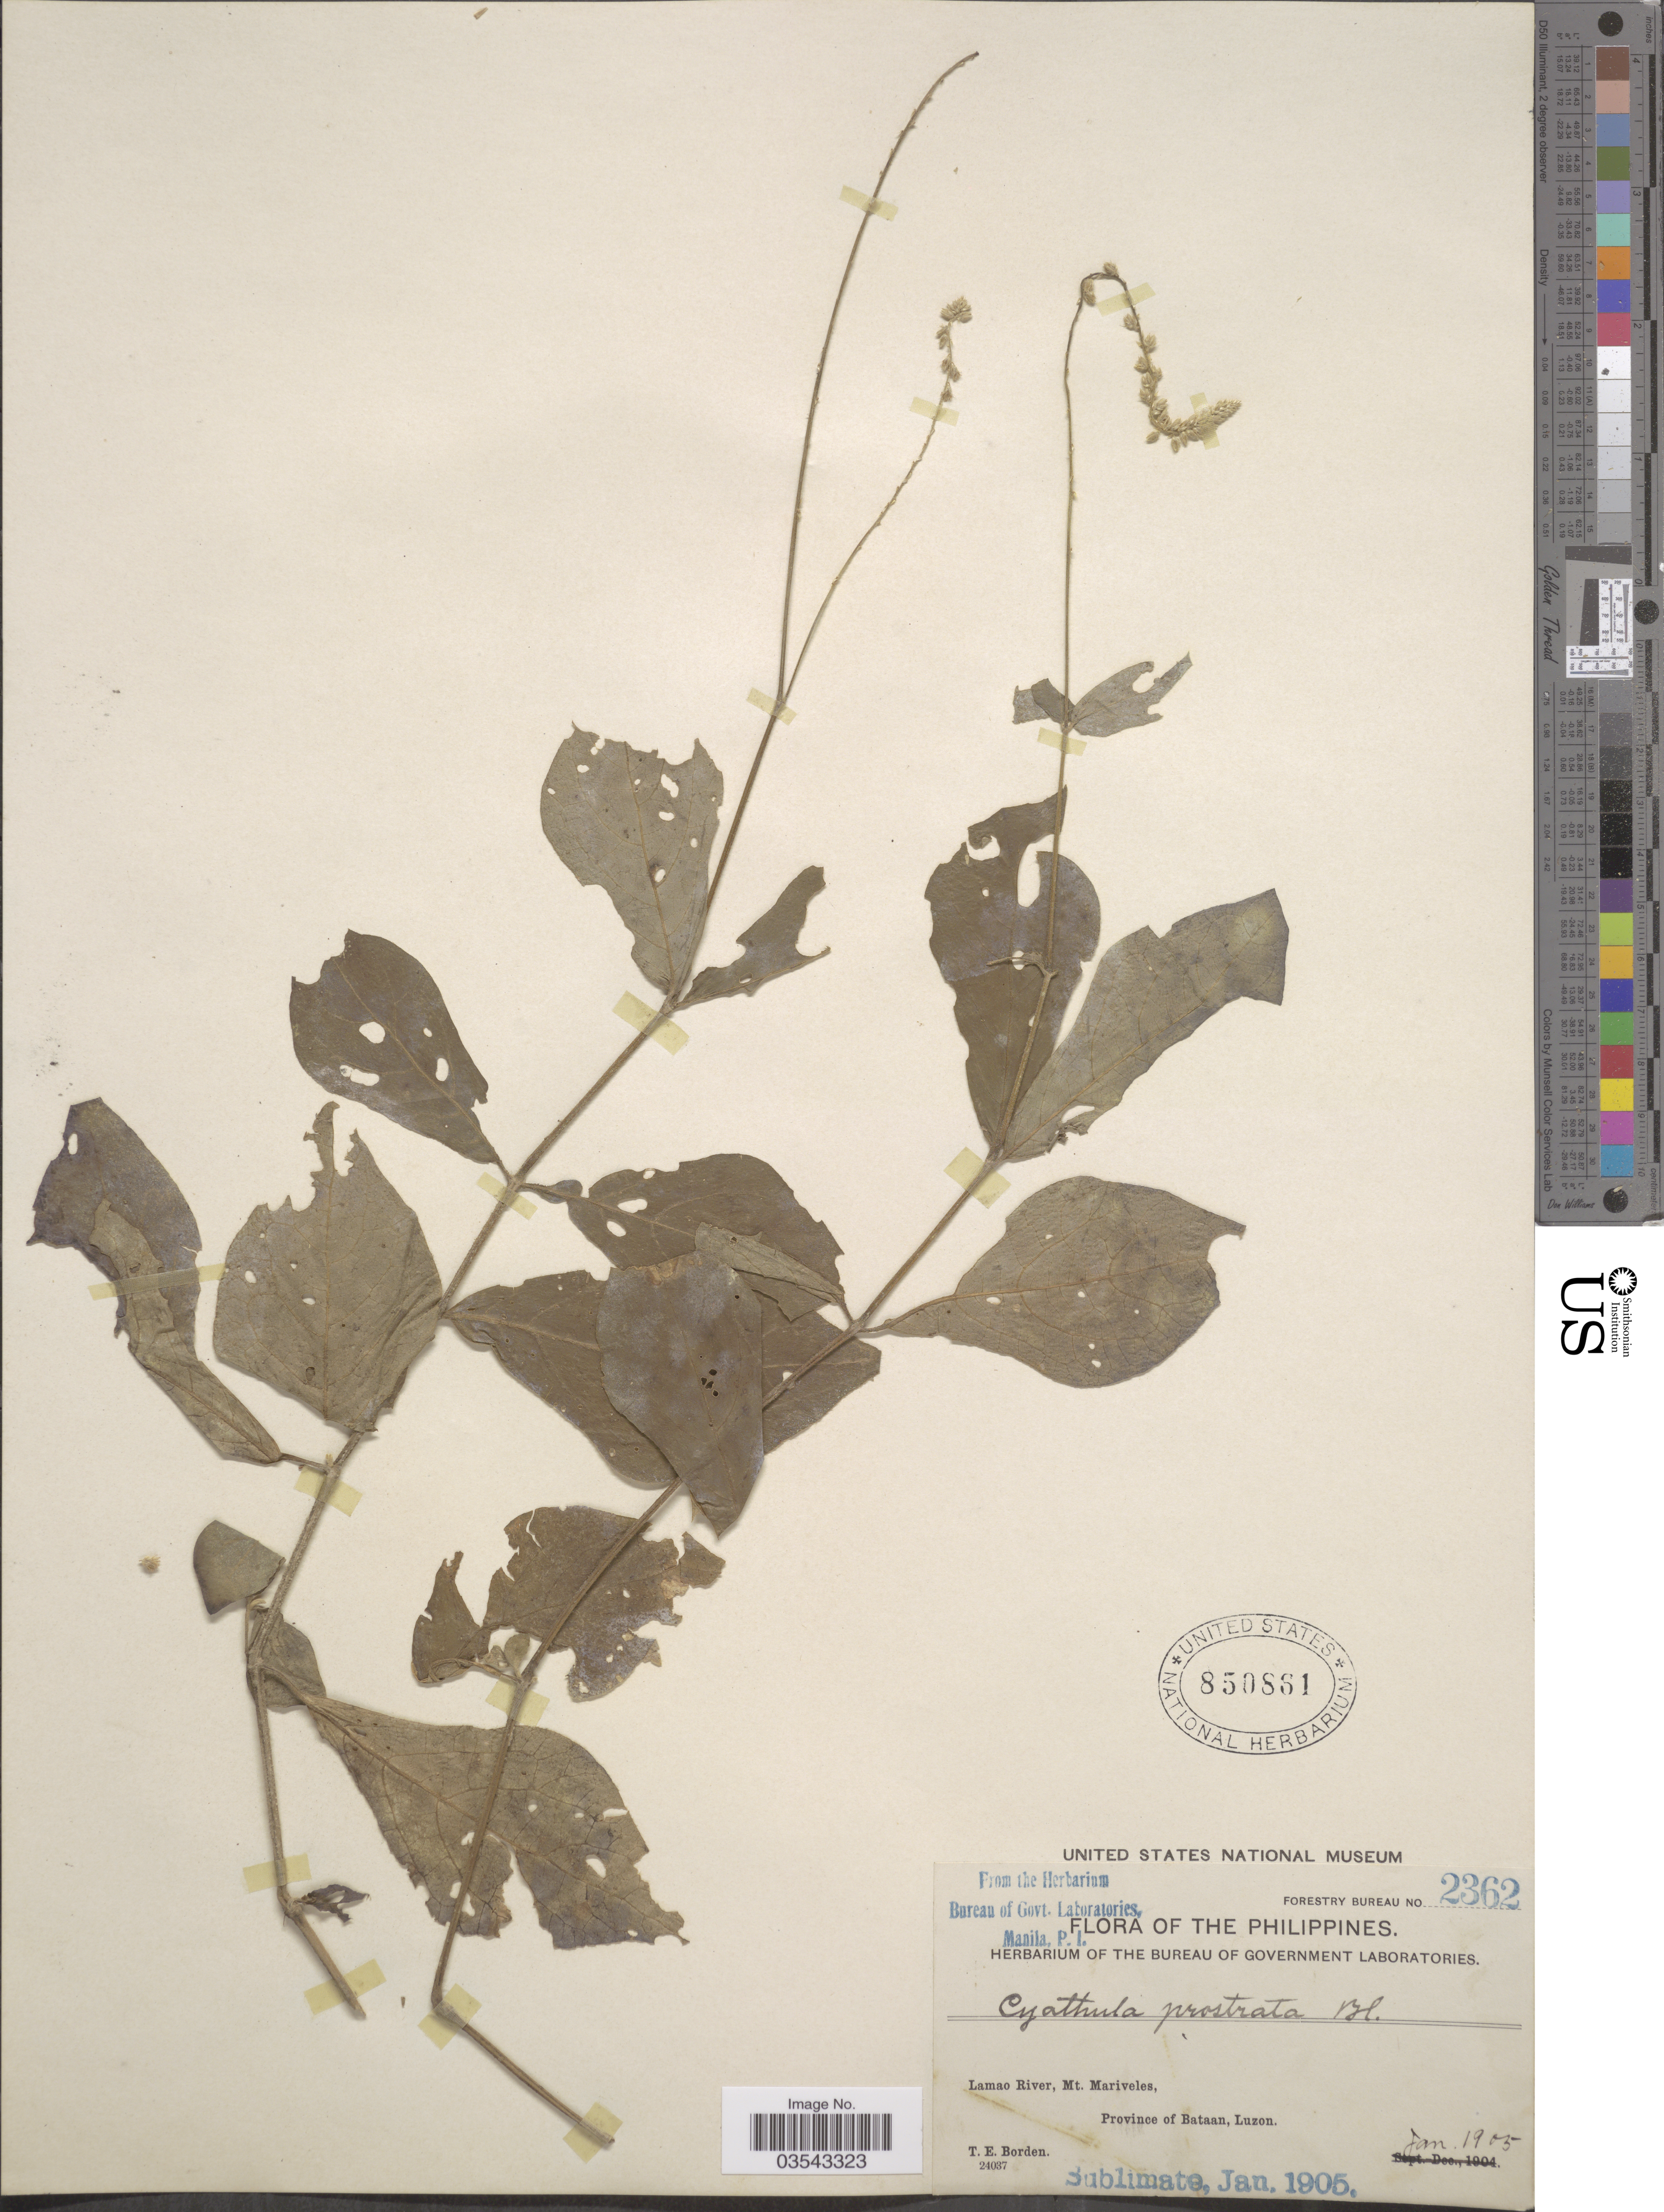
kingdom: Plantae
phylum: Tracheophyta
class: Magnoliopsida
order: Caryophyllales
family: Amaranthaceae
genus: Cyathula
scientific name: Cyathula prostrata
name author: (L.) Blume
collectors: T. E. Borden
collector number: Forestry Bureau 2362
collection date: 1905-01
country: Philippines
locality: Lamao River, Mt. Mariveles, Province of Bataan, Luzon.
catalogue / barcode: US 850861